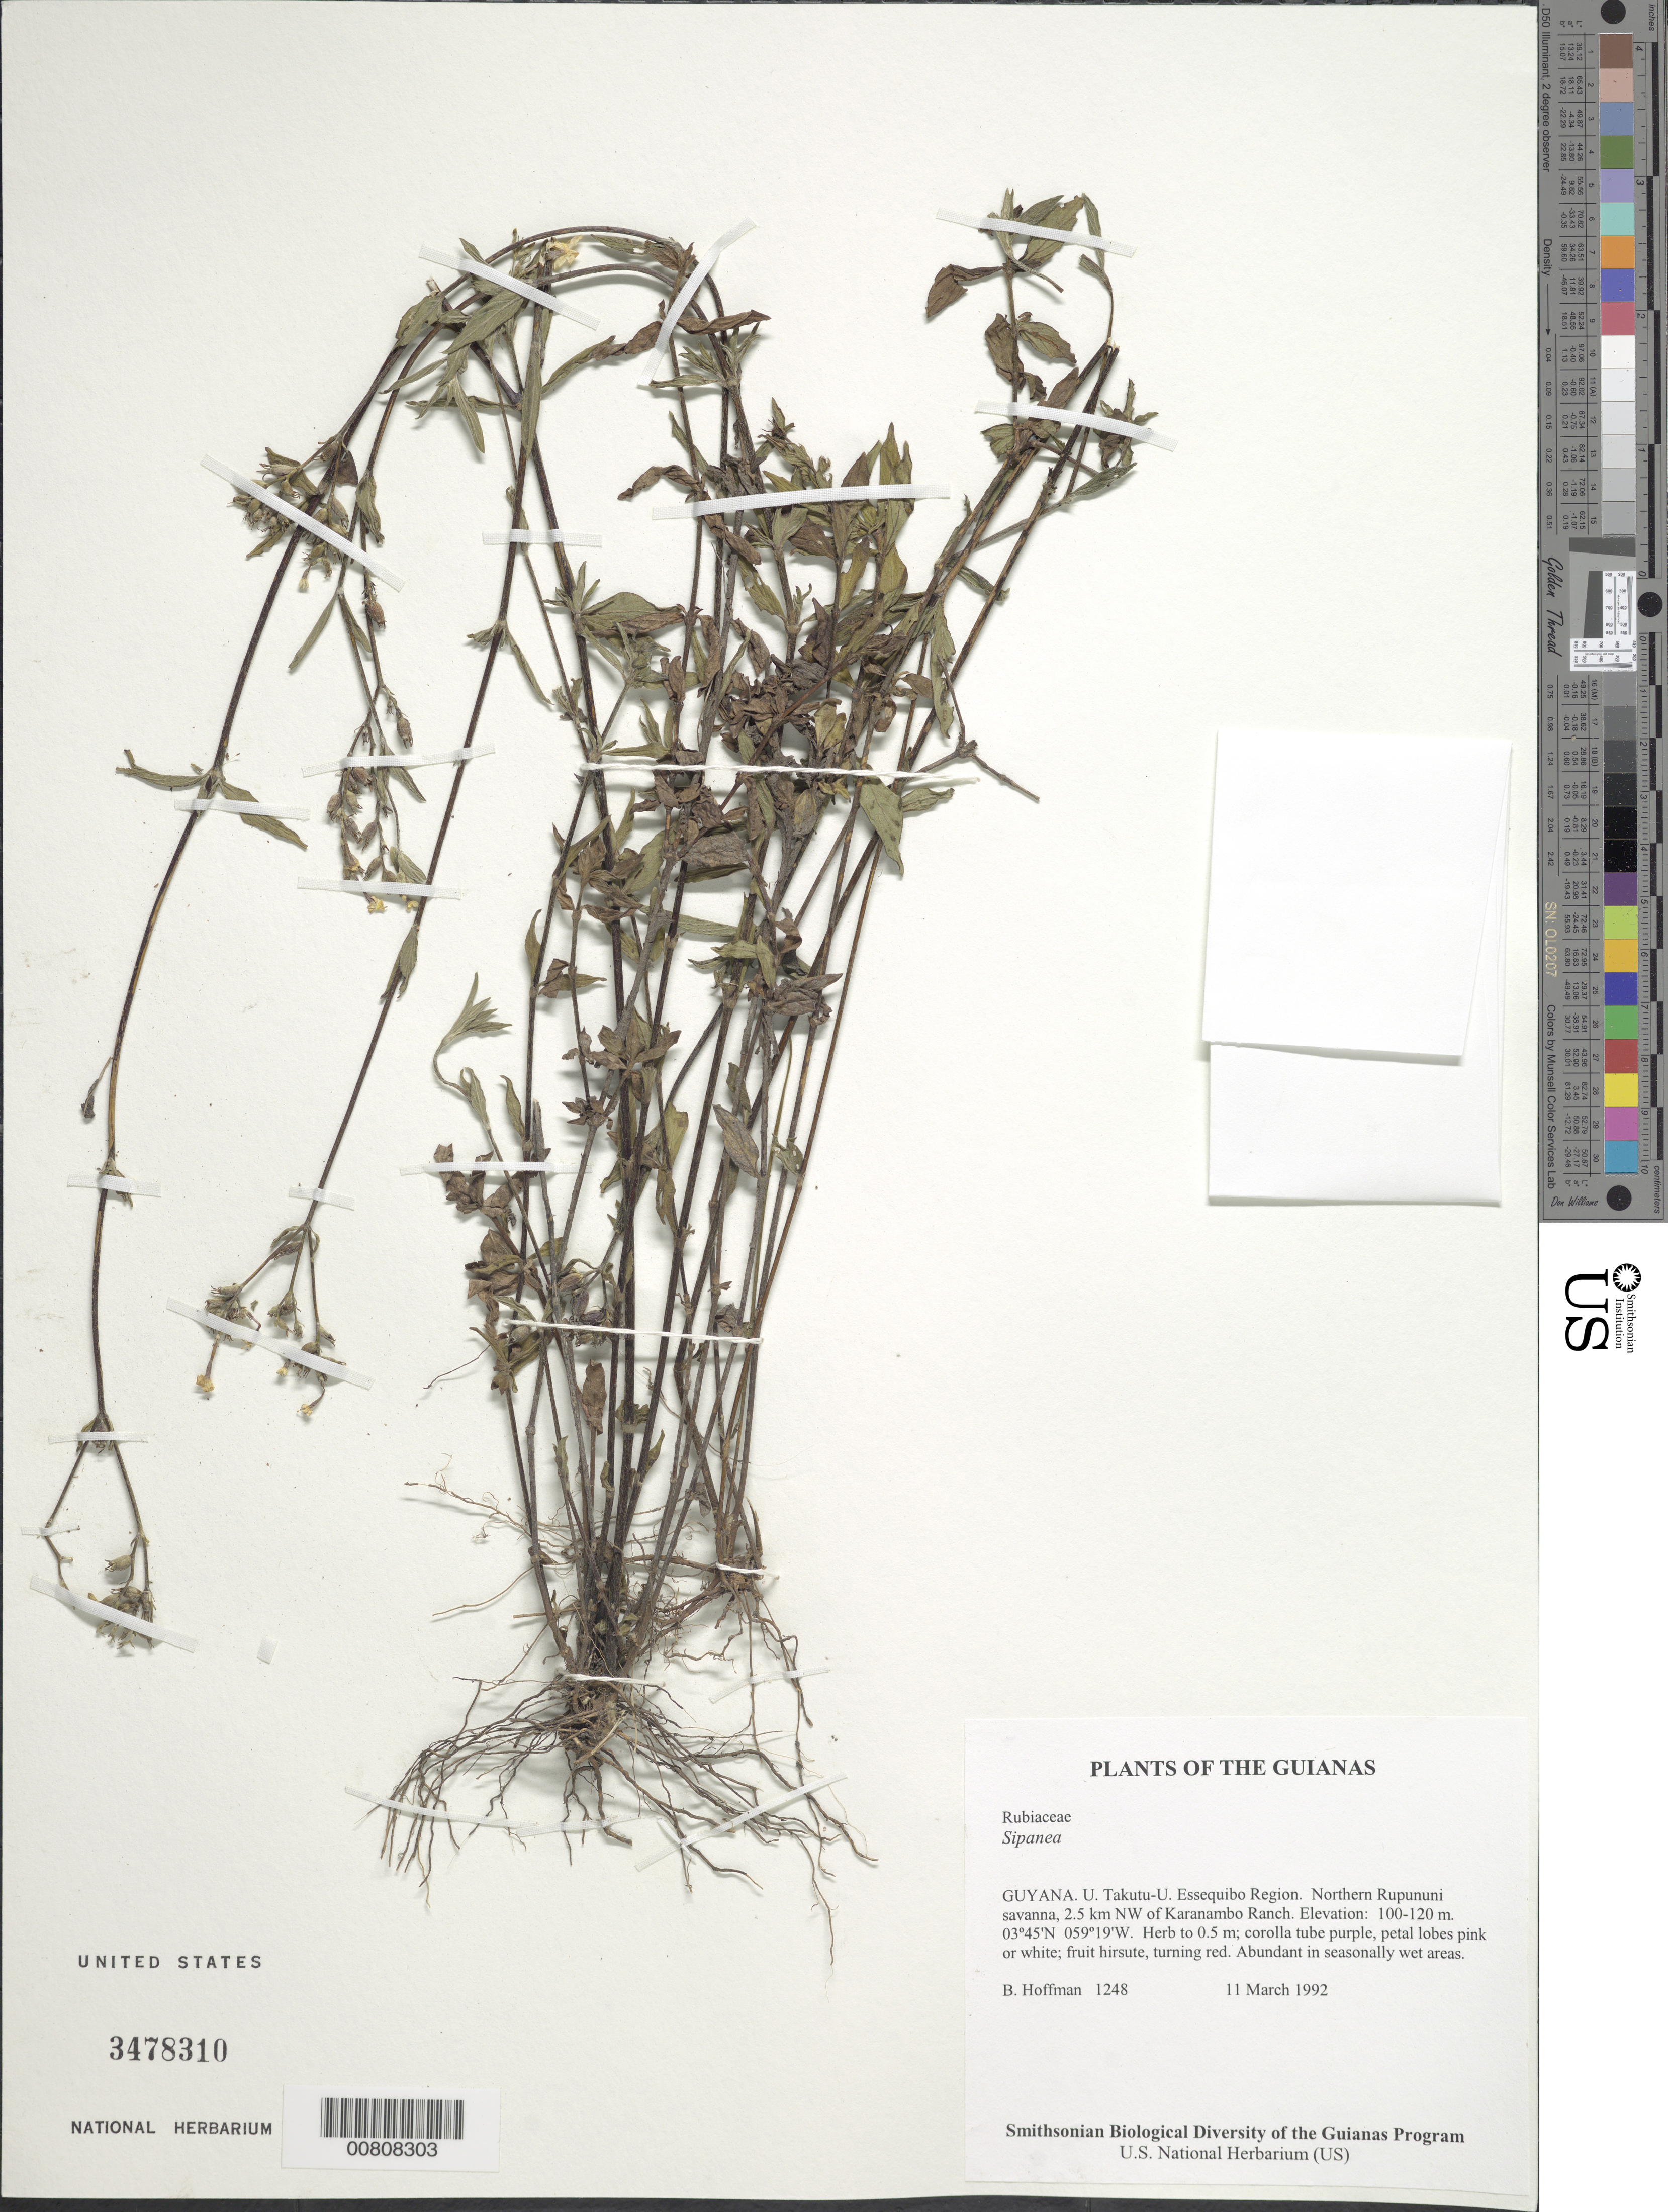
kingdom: Plantae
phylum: Tracheophyta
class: Magnoliopsida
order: Gentianales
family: Rubiaceae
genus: Sipanea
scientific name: Sipanea sp.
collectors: B. Hoffman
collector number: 1248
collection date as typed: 11 March 1992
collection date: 1992-03-11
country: Guyana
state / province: U. Takutu-U. Essequibo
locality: Northern Rupununi savanna, 2.5 km NW of Karanambo Ranch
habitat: Savanna and "bush island" border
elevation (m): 100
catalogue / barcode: US 3478310